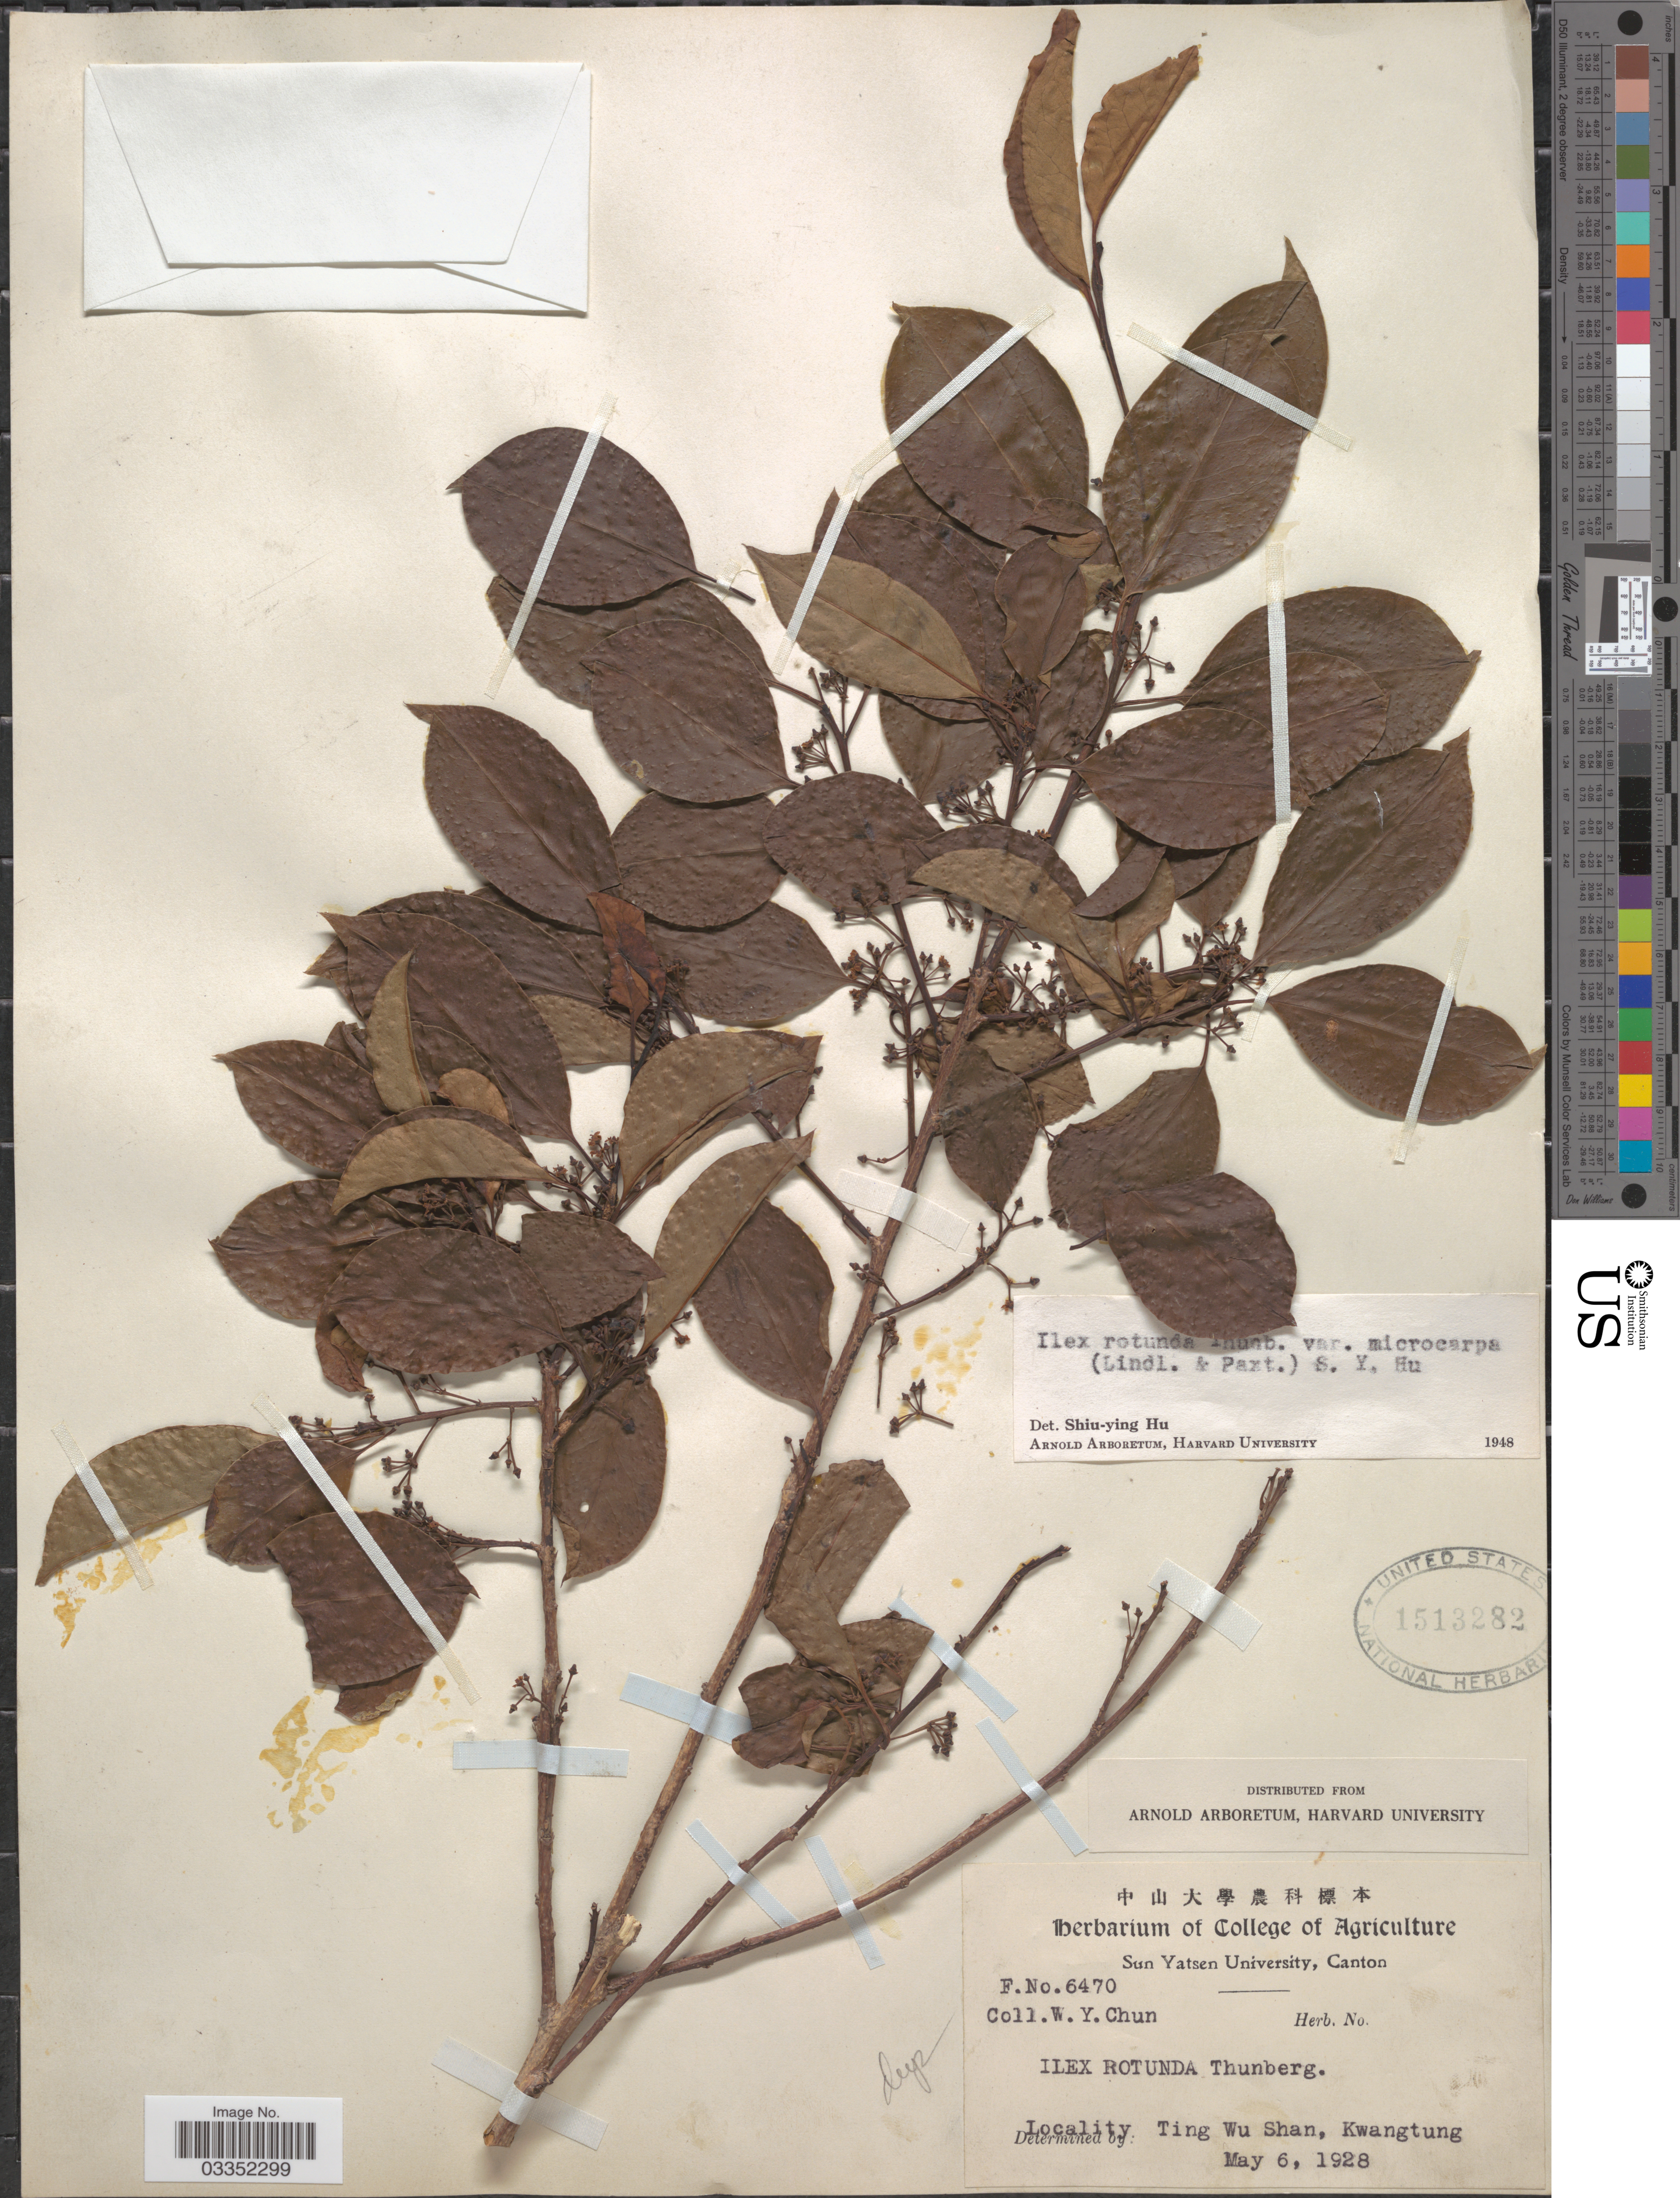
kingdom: Plantae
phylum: Tracheophyta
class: Magnoliopsida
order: Aquifoliales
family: Aquifoliaceae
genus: Ilex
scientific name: Ilex rotunda var. microcarpa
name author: (Lindl. ex Paxton) S.Y. Hu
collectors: W. Y. Chun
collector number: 6470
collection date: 1928-05-06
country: China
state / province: Guangdong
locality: Ting Wu Shan, Kwangtung.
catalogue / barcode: US 1513282